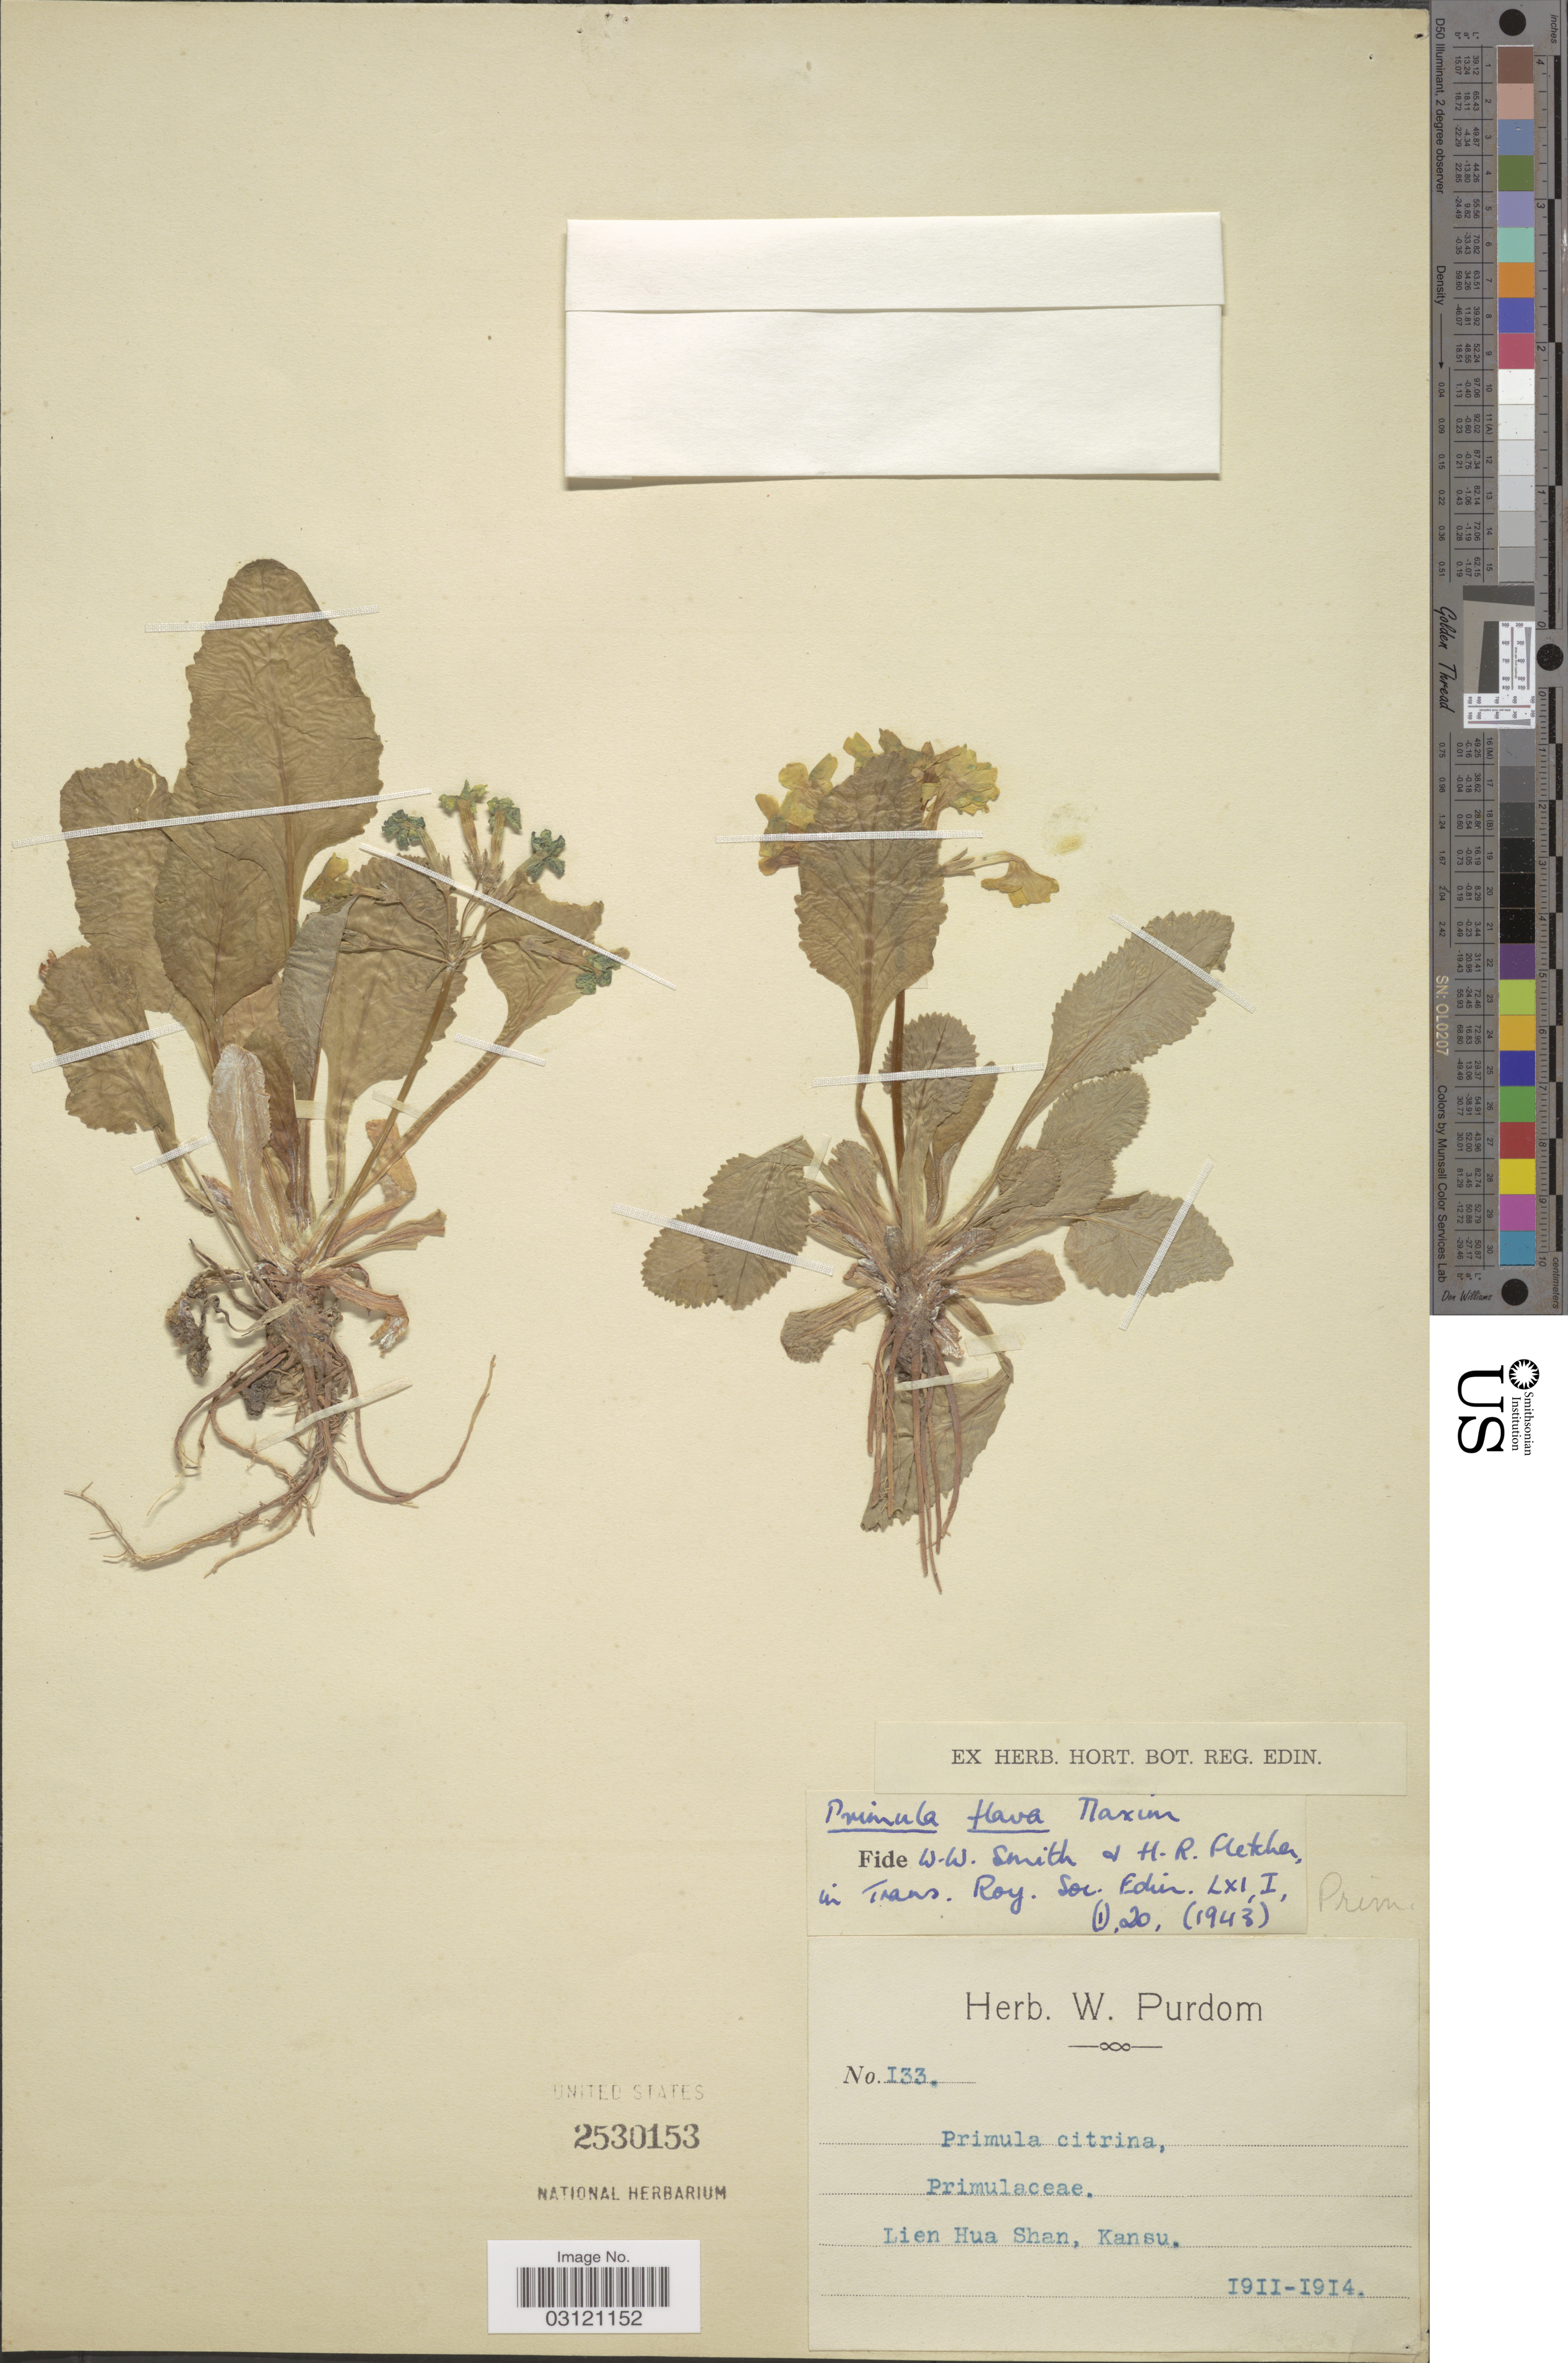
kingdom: Plantae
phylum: Tracheophyta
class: Magnoliopsida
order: Ericales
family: Primulaceae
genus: Primula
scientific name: Primula flava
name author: Maxim.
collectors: ex herb. W. Pudrom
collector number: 133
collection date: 1911/1914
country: China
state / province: Gansu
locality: Lien Hua Shan, Kansu.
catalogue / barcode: US 2530153